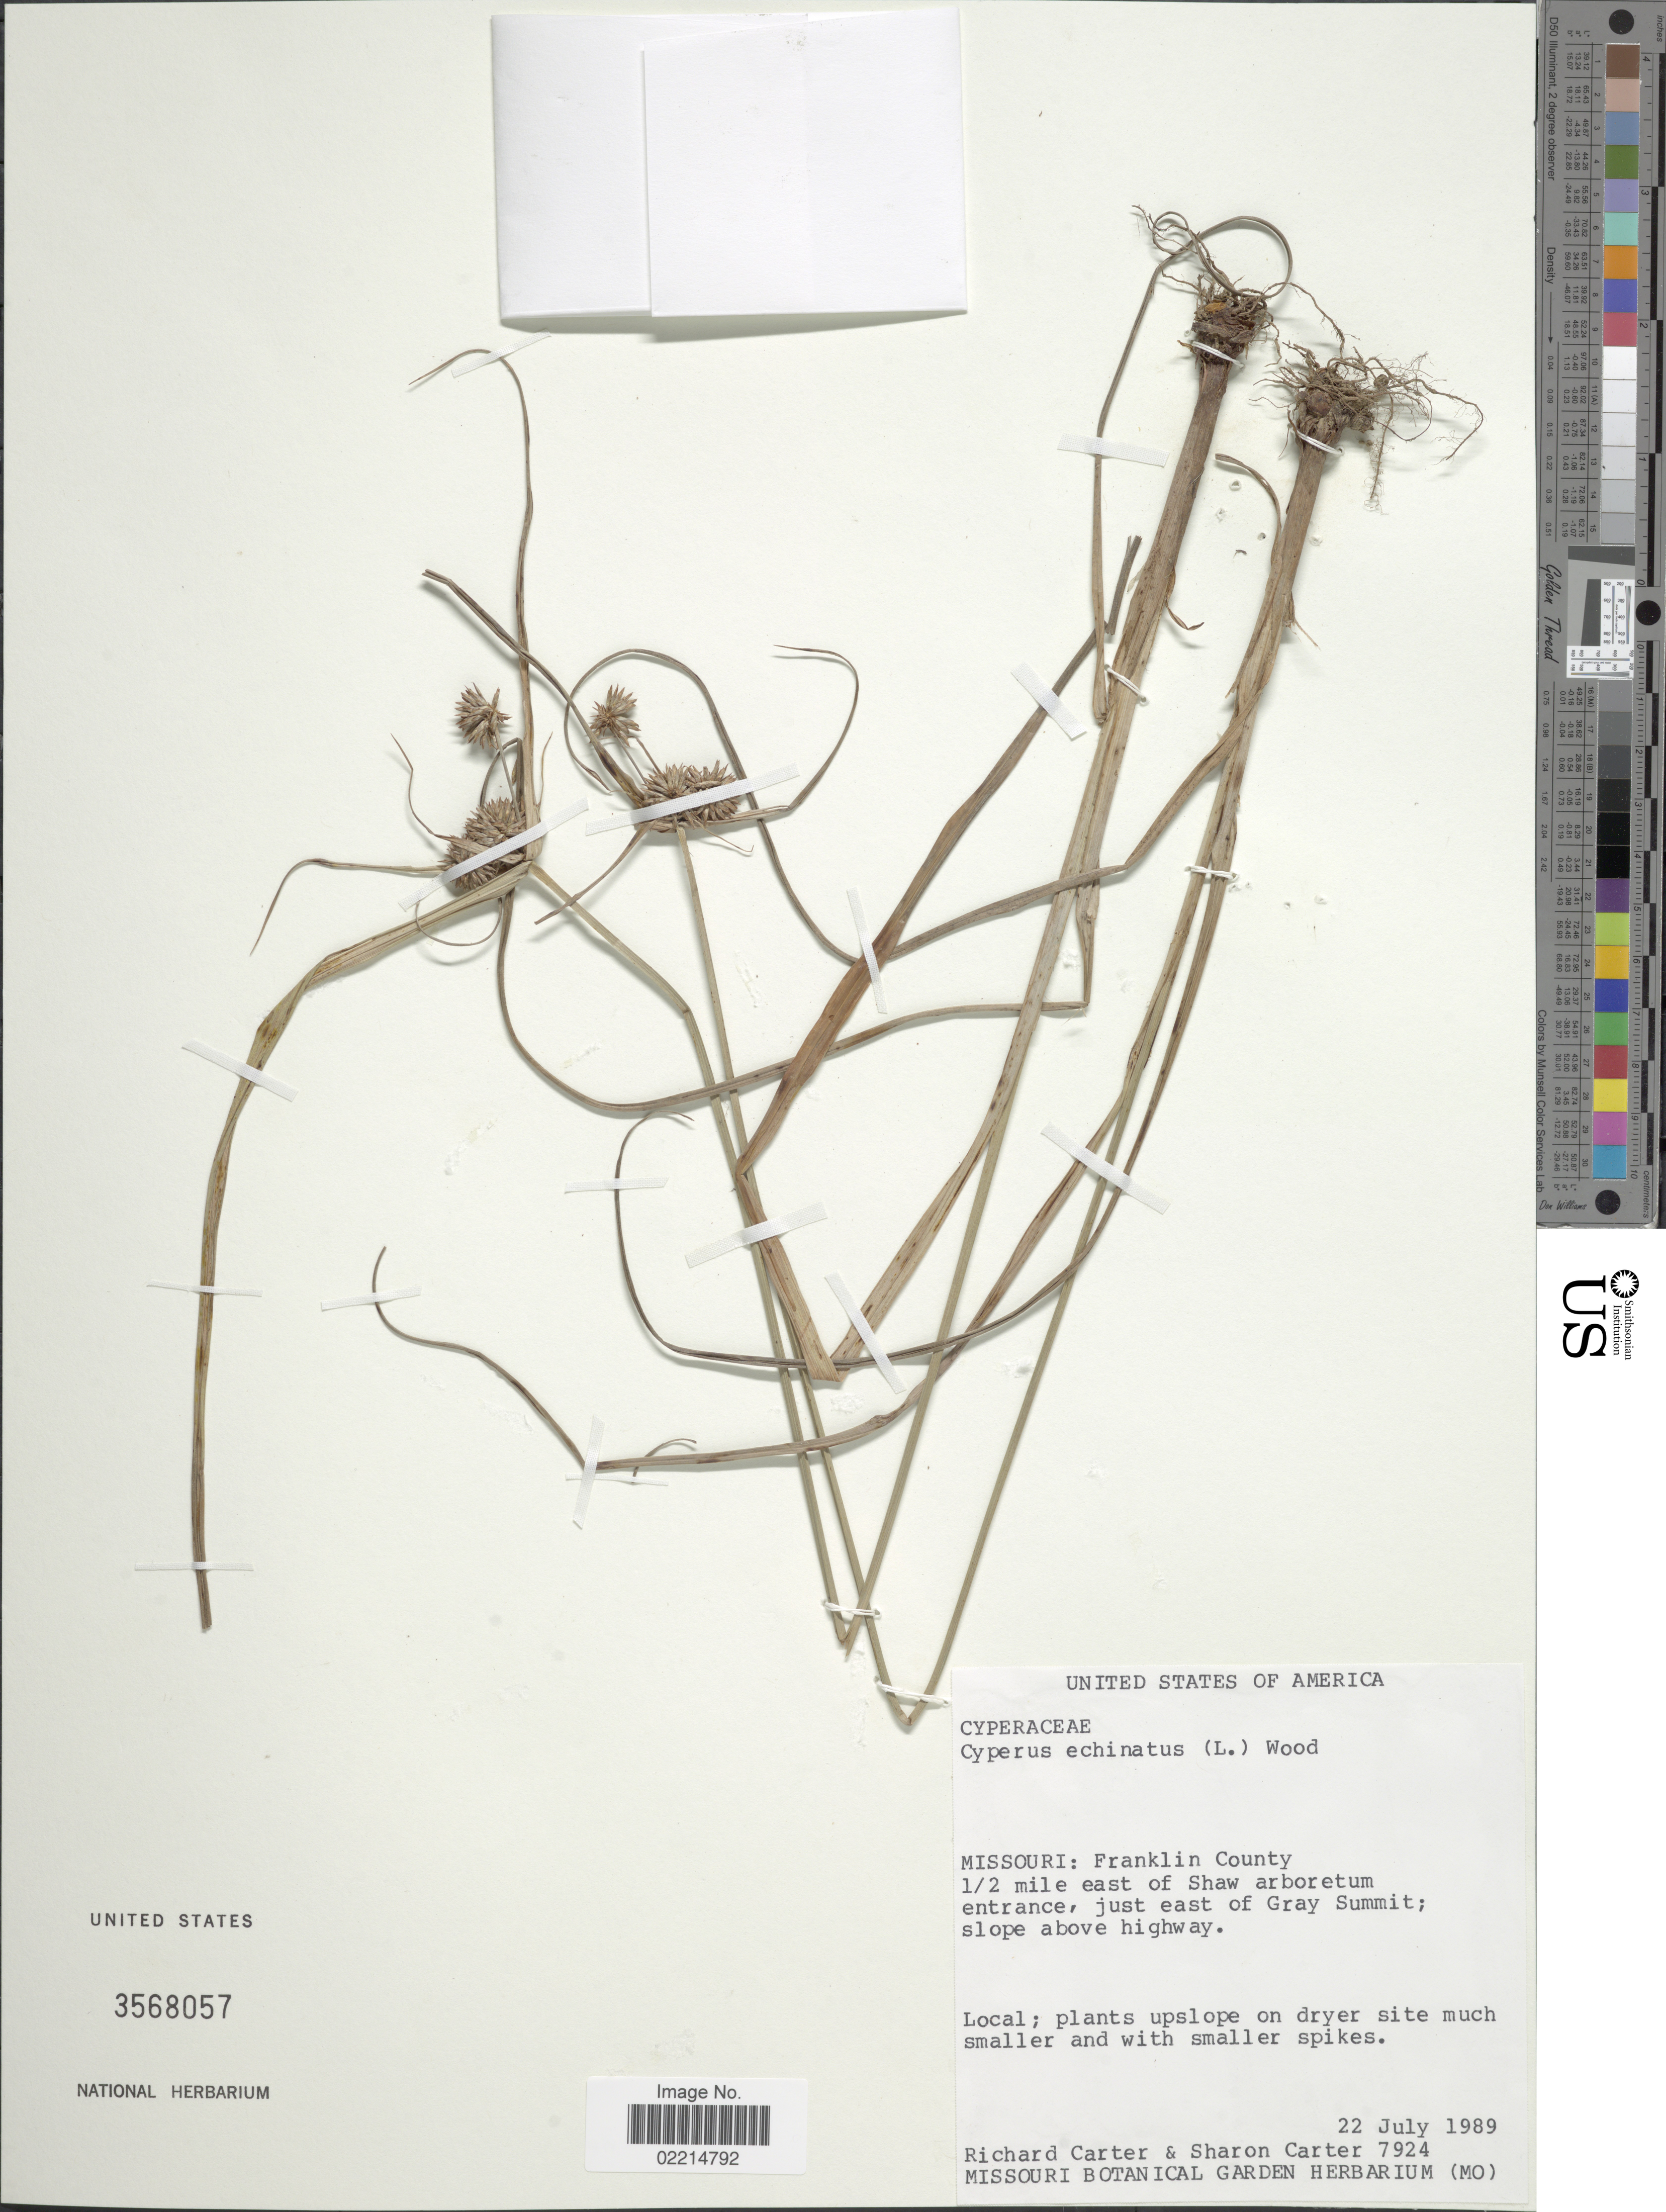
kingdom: Plantae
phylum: Tracheophyta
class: Liliopsida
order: Poales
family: Cyperaceae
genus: Cyperus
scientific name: Cyperus echinatus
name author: (L.) Alph. Wood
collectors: R. Carter & S. Carter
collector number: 7924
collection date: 1989-07-22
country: United States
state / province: Missouri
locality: Franklin County. 1/2 mile east of Shaw arboretum entrance, just east of Gray Summit; slope above highway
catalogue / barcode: US 3568057